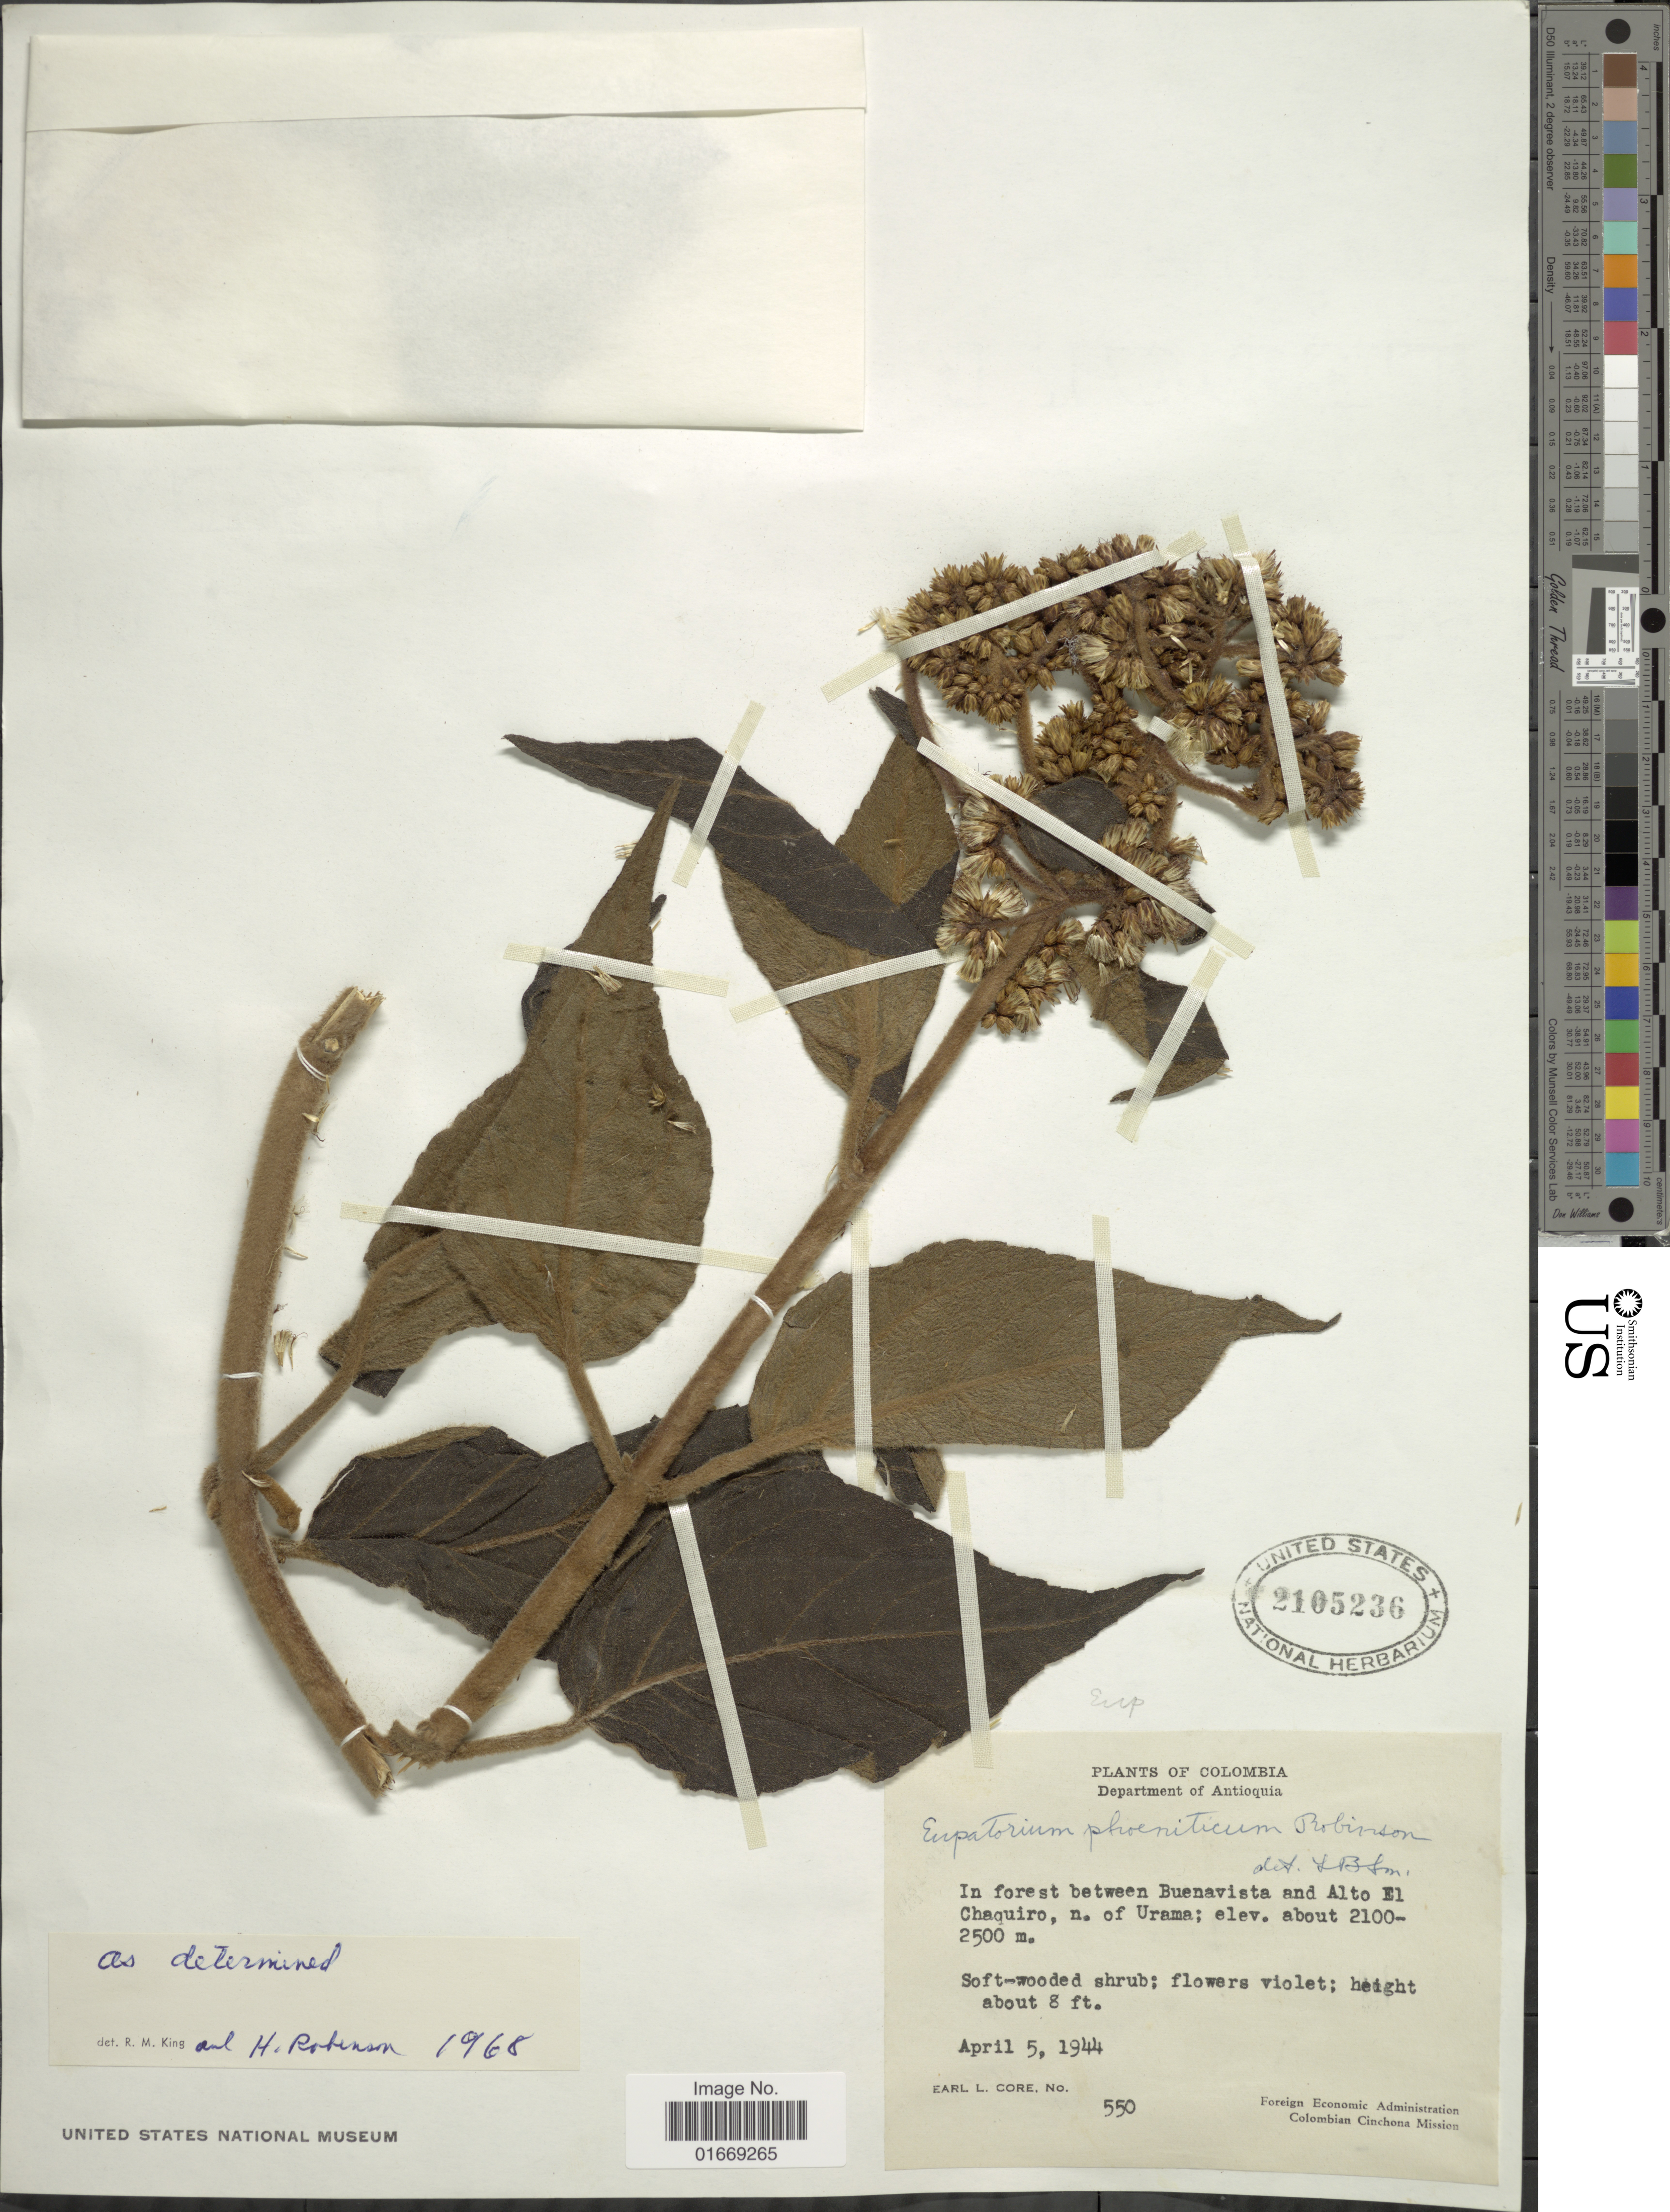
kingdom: Plantae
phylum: Tracheophyta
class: Magnoliopsida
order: Asterales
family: Asteraceae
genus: Hebeclinium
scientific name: Hebeclinium phoenicticum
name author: (B.L. Rob.) R.M. King & H. Rob.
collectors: E. L. Core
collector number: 550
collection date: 1944-04-05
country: Colombia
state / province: Antioquia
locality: Department of Antioquia. In forest between Buenavista and Alto El Chaquiro, n. of Urama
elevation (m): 2100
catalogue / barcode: US 2105236